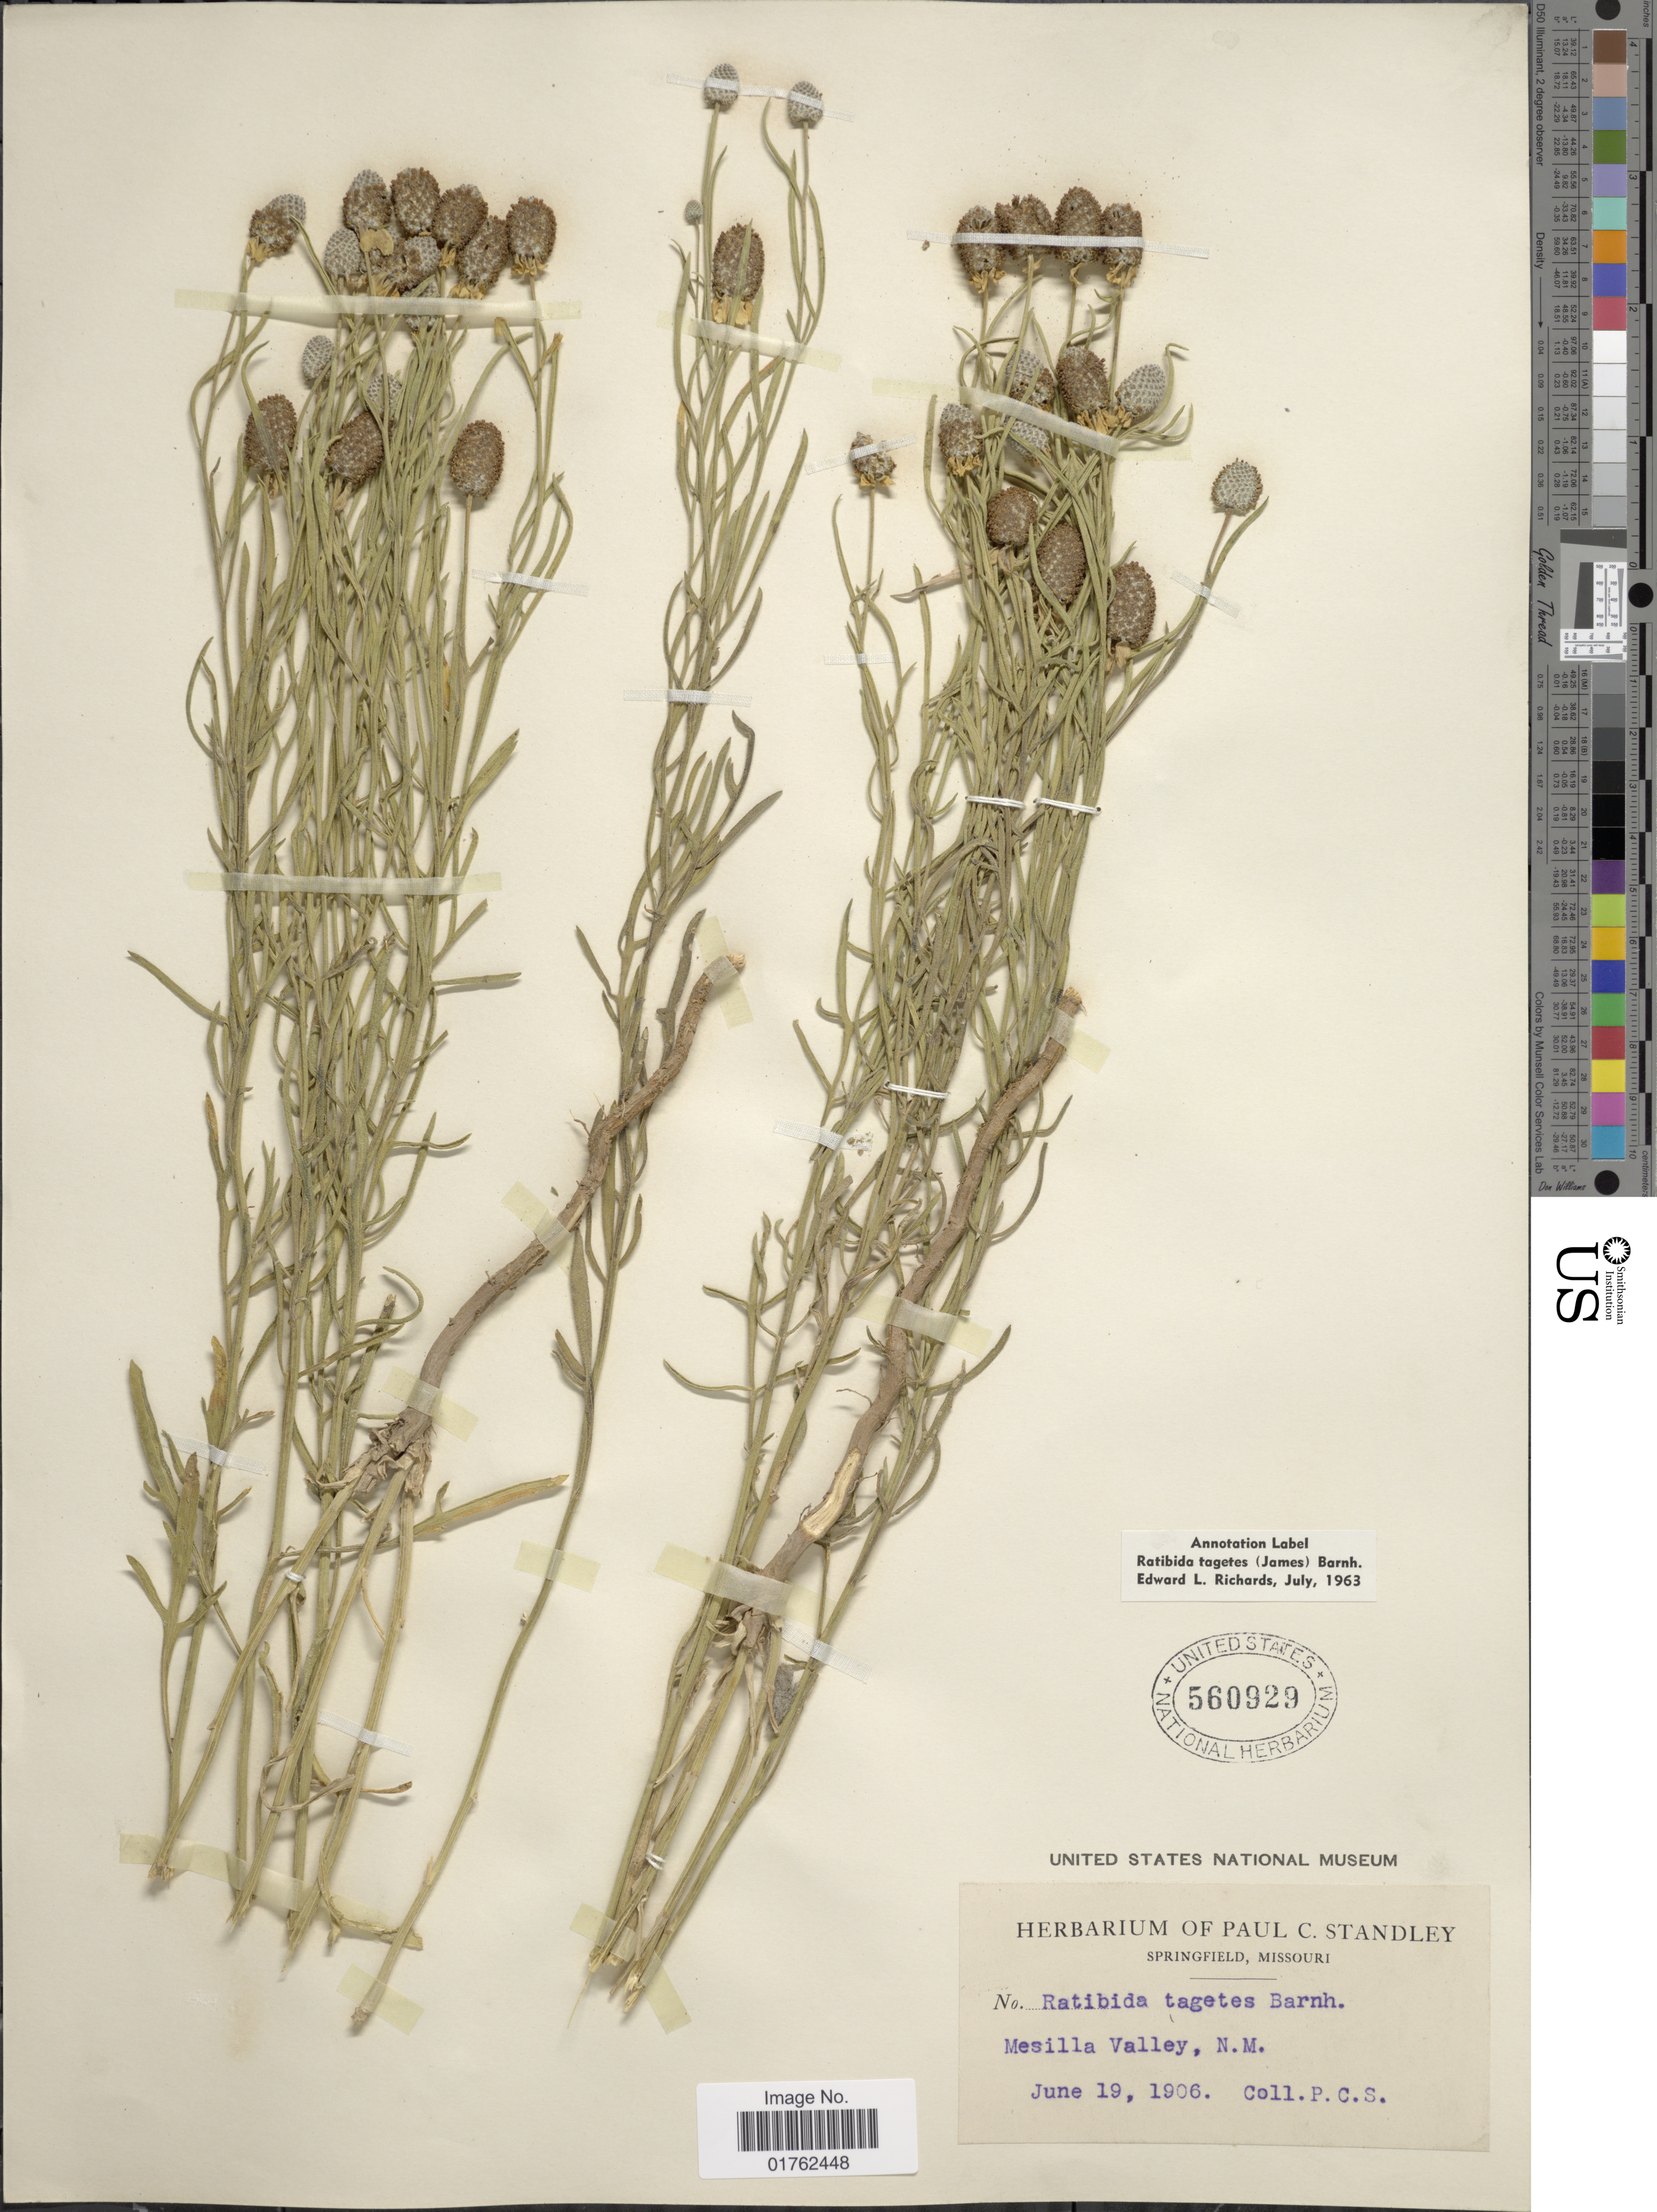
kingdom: Plantae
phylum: Tracheophyta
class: Magnoliopsida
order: Asterales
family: Asteraceae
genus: Ratibida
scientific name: Ratibida tagetes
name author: (James) Barnhart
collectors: P. C. Standley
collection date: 1906-06-19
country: United States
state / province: New Mexico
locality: Mesilla Valley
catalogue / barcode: US 560929